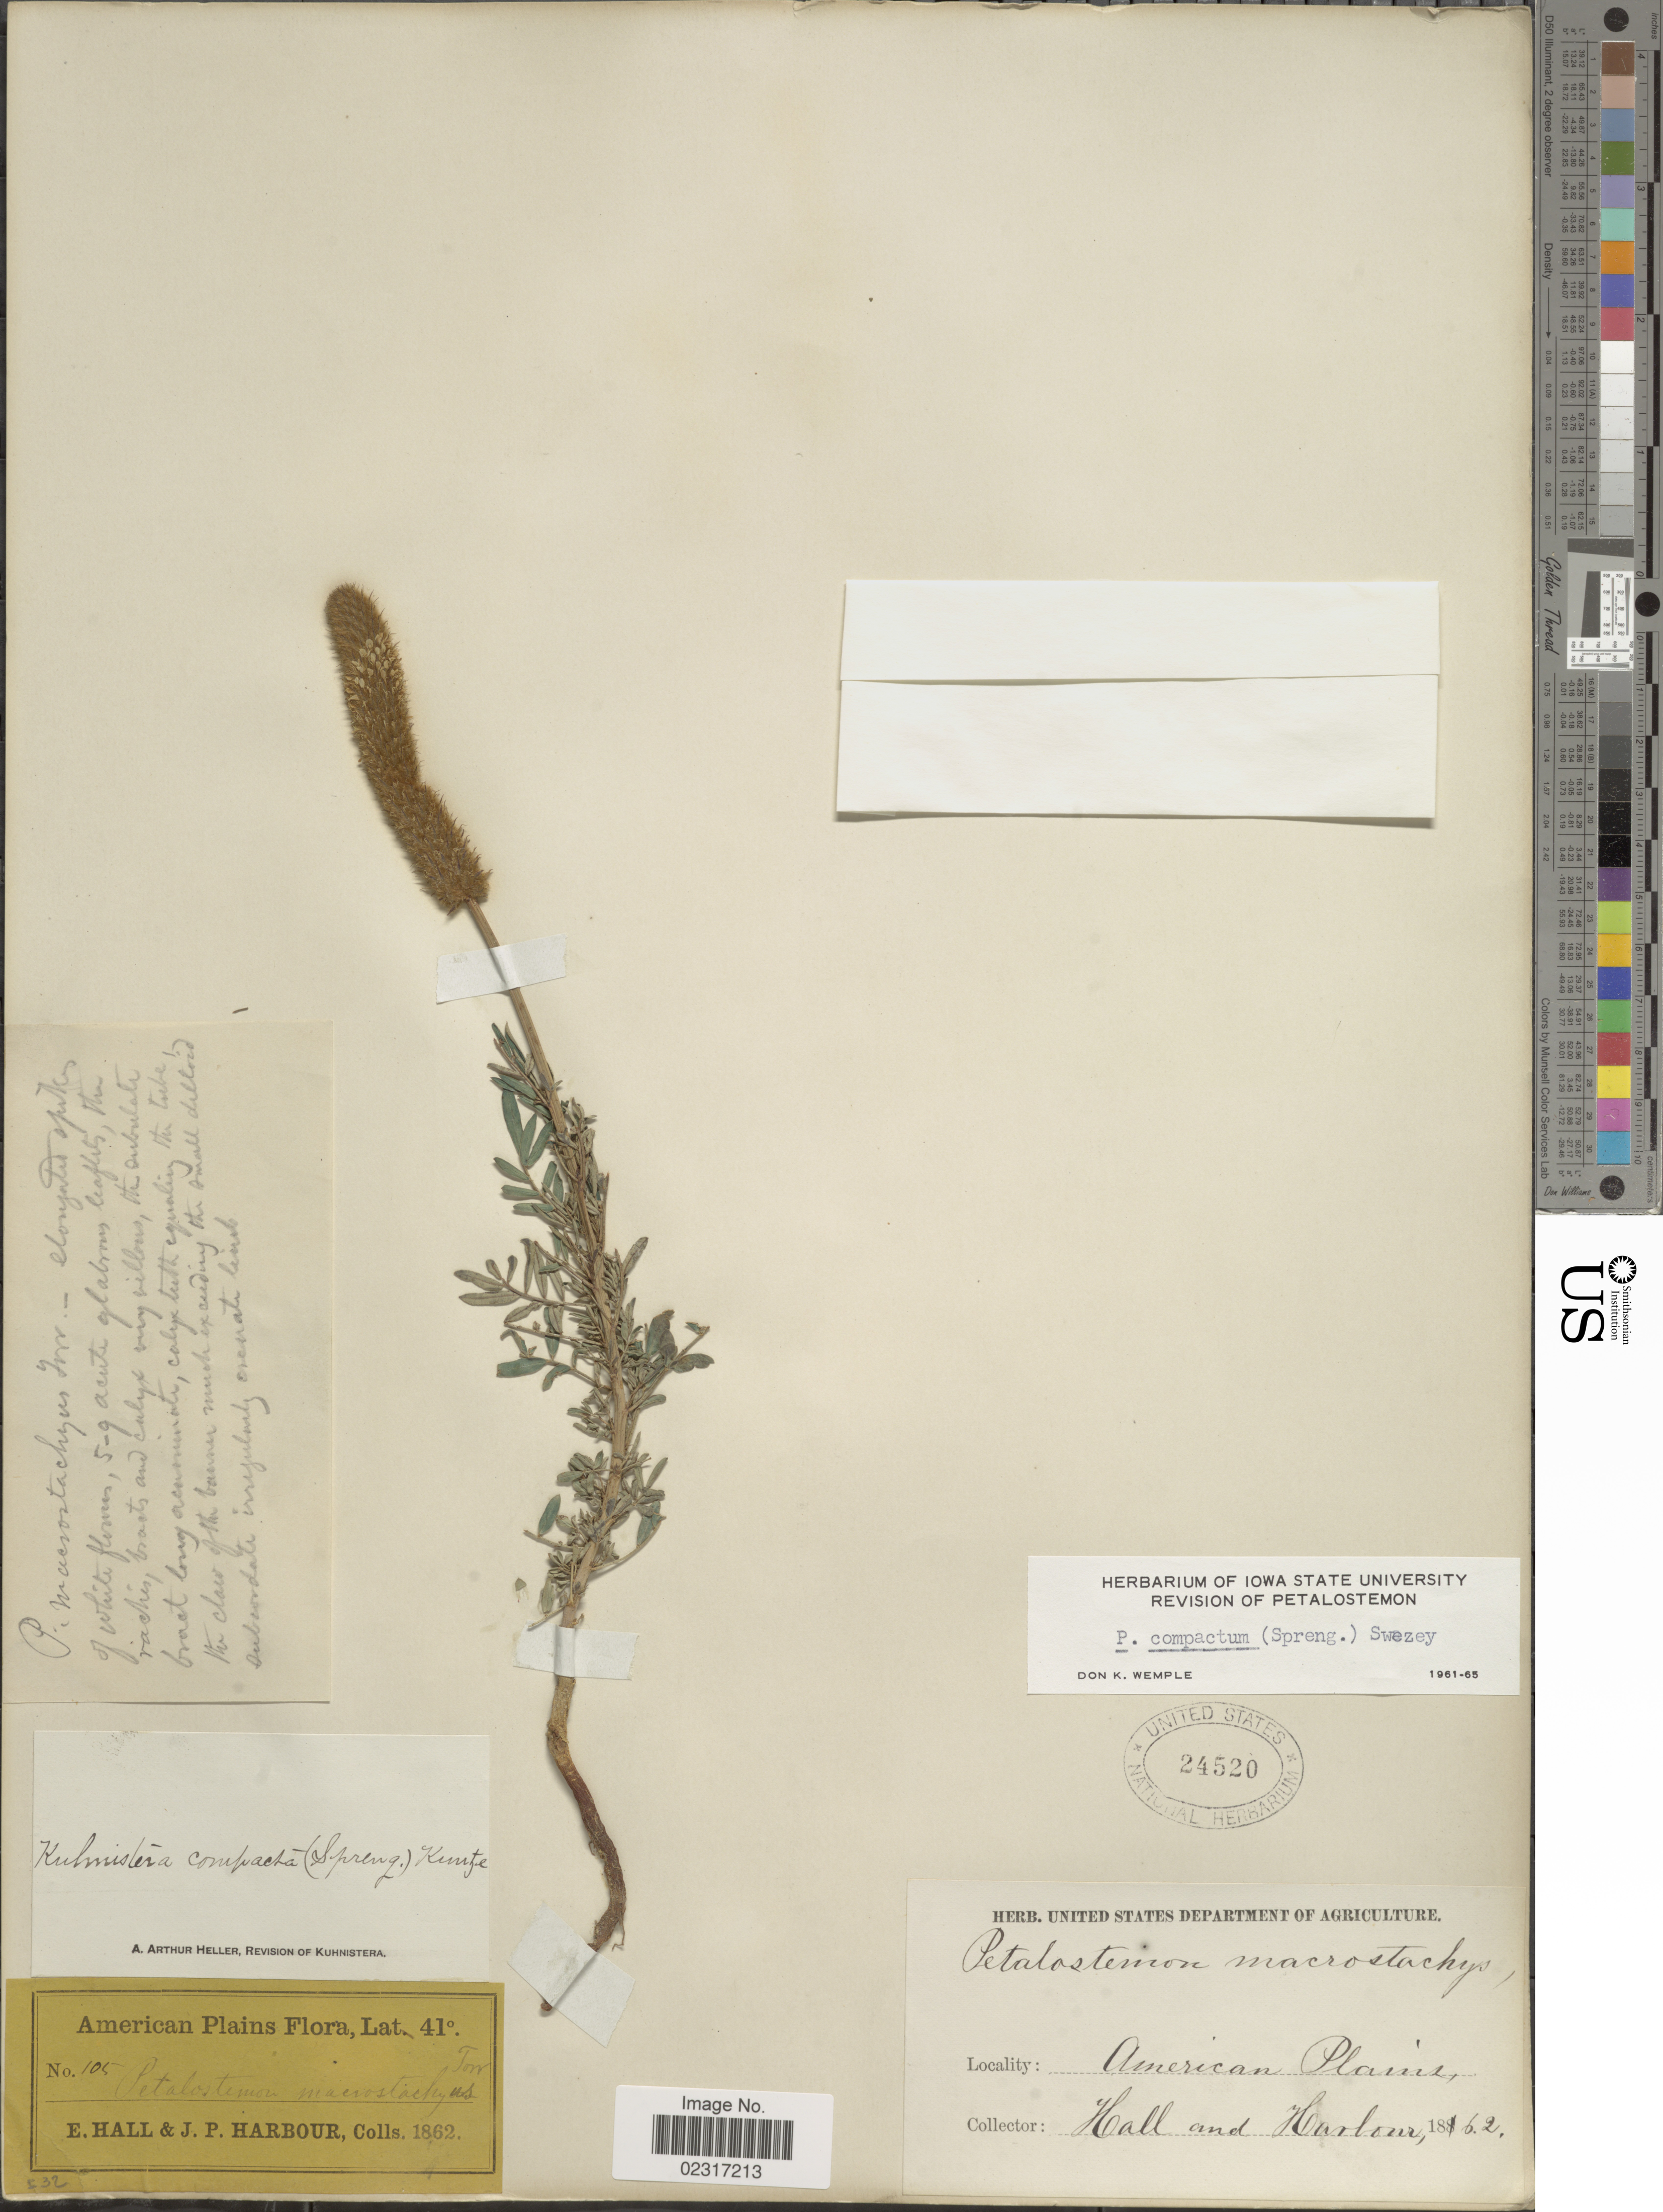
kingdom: Plantae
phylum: Tracheophyta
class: Magnoliopsida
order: Fabales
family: Fabaceae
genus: Dalea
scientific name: Dalea compacta var. pubescens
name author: (A. Gray) Barneby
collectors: E. Hall & J. Harbour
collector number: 105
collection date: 1862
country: United States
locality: American Plains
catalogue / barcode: US 24520